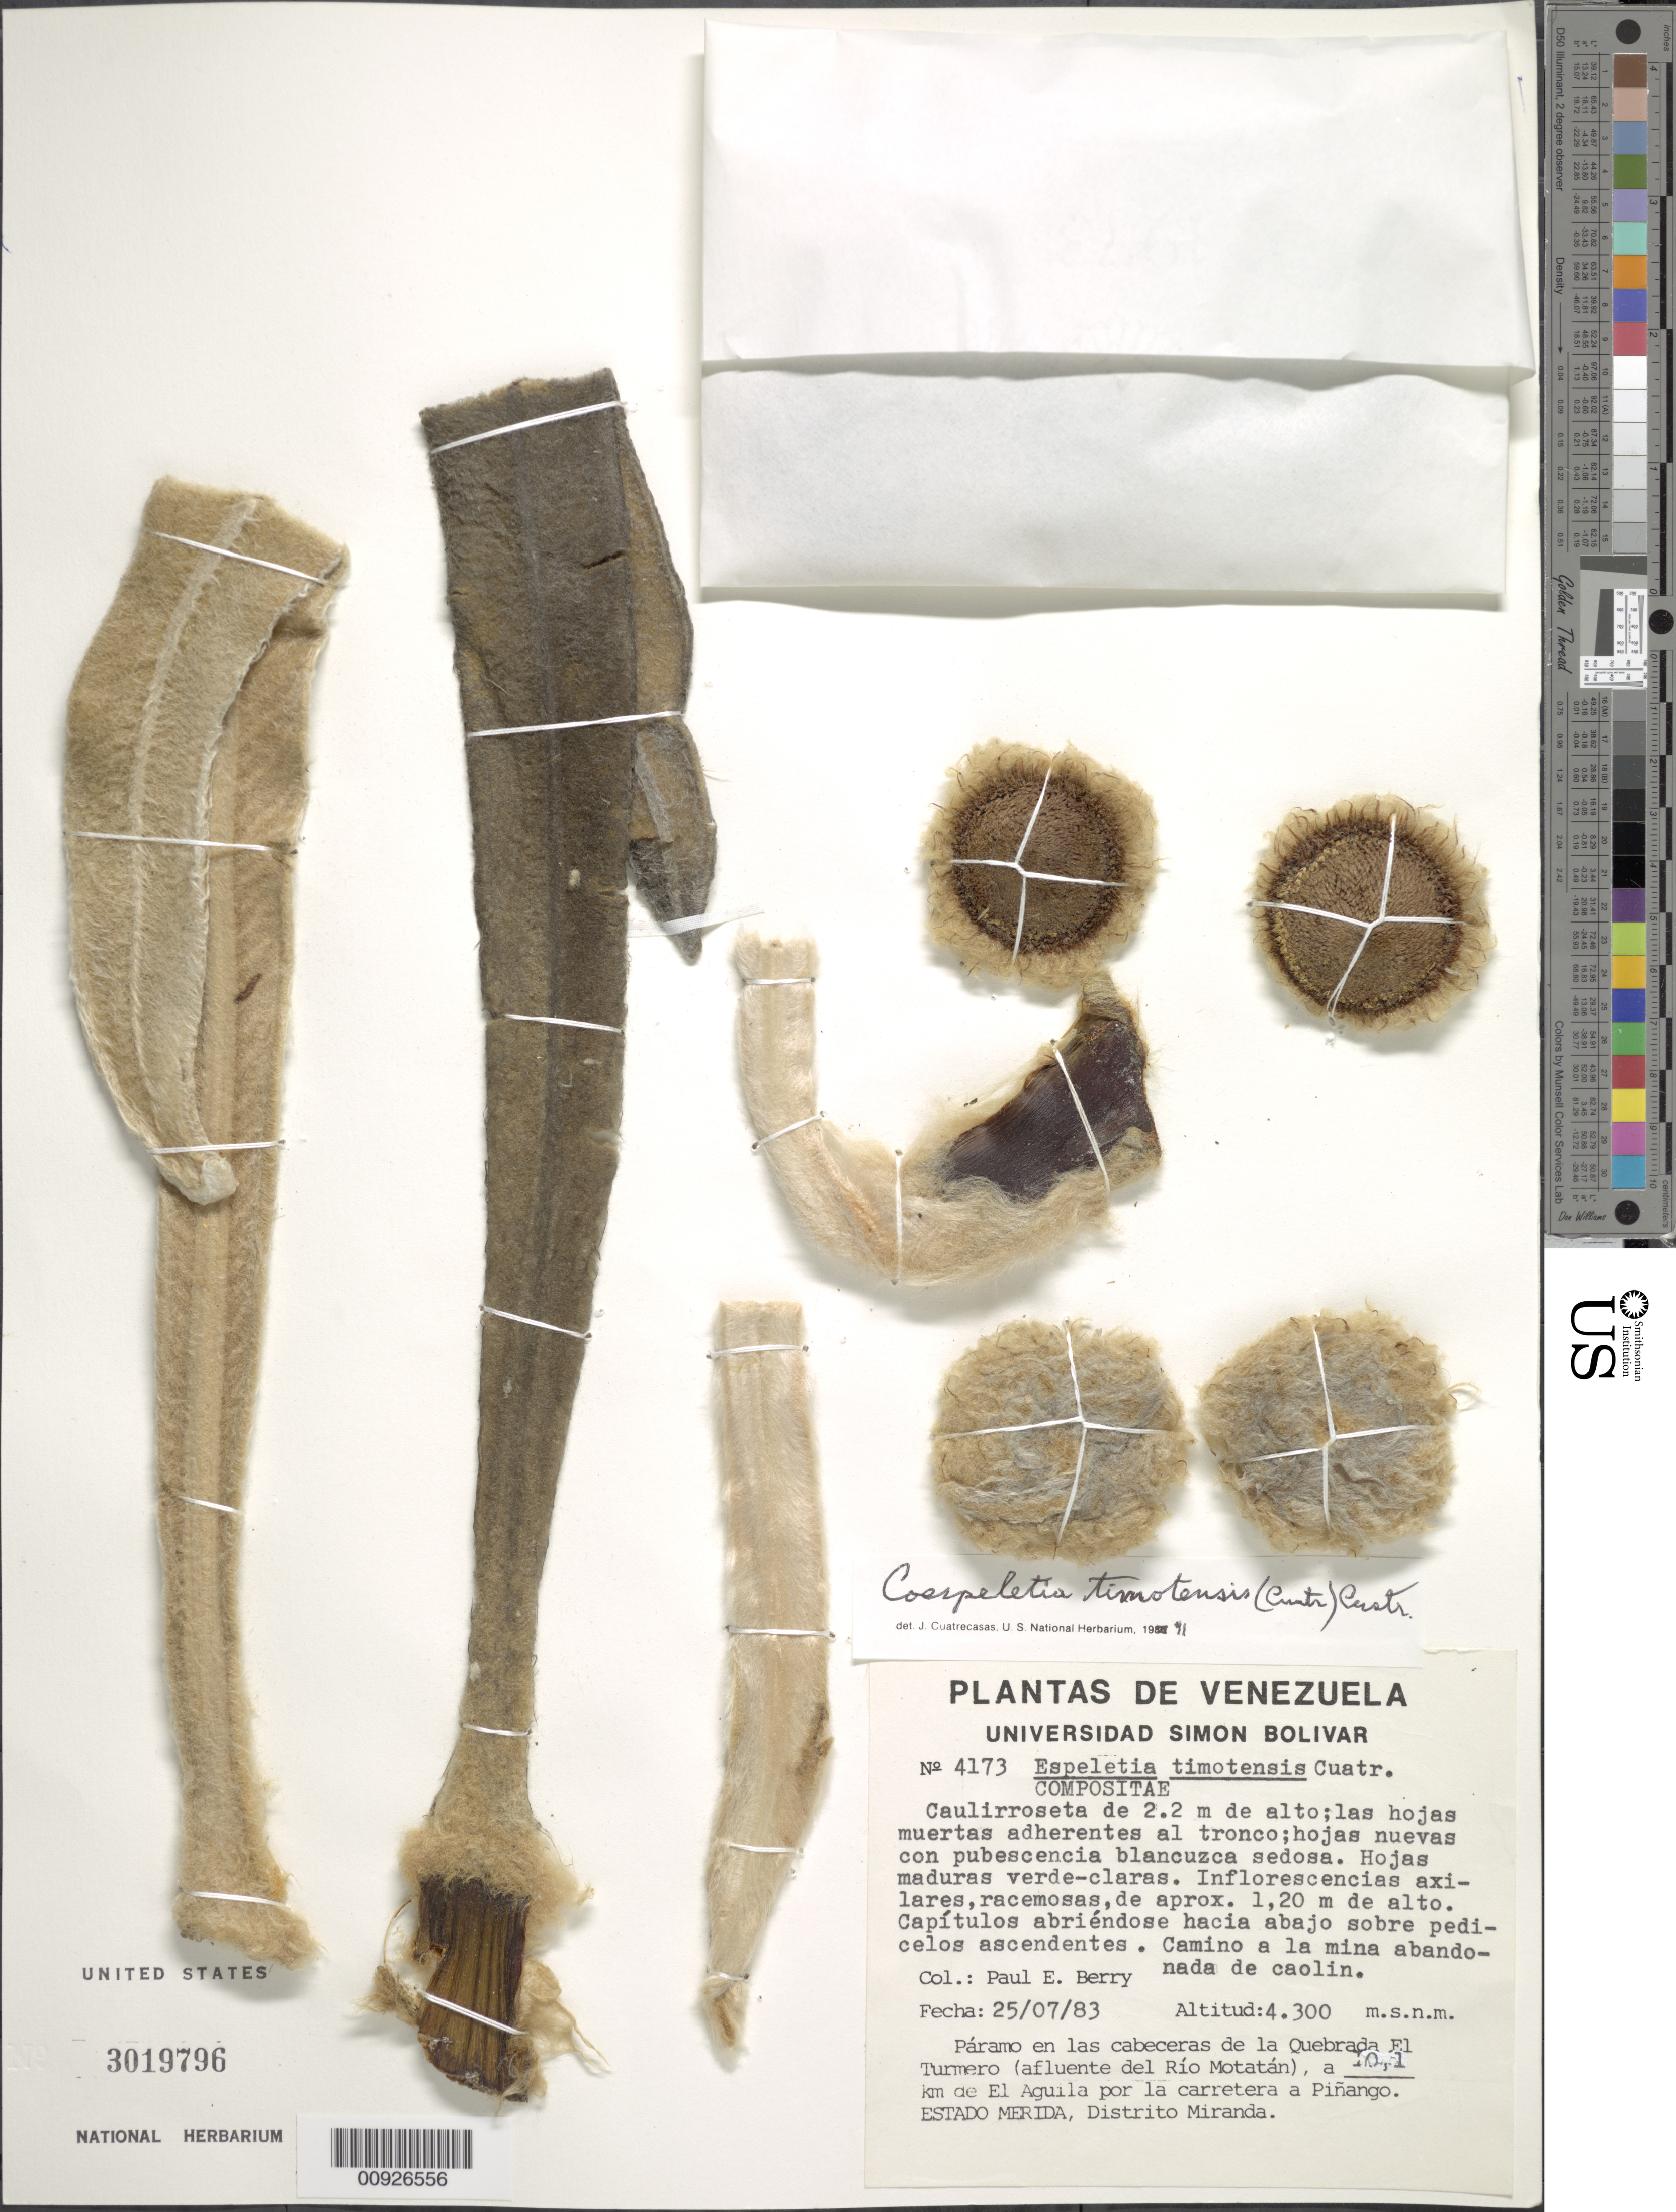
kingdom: Plantae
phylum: Tracheophyta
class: Magnoliopsida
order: Asterales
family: Asteraceae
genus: Coespeletia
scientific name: Coespeletia timotensis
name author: (Cuatrec.) Cuatrec.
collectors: P. E. Berry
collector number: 4173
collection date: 1983-07-25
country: Venezuela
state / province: Mérida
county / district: Miranda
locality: Páramo en las cabeceras de la Quebrada El Turmero (afluente del Río Motatán), a 10.1 km de El Águila por la carretera a Piñango. Camino a la mina abandonada de caolín.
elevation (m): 4300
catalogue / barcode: US 3019796